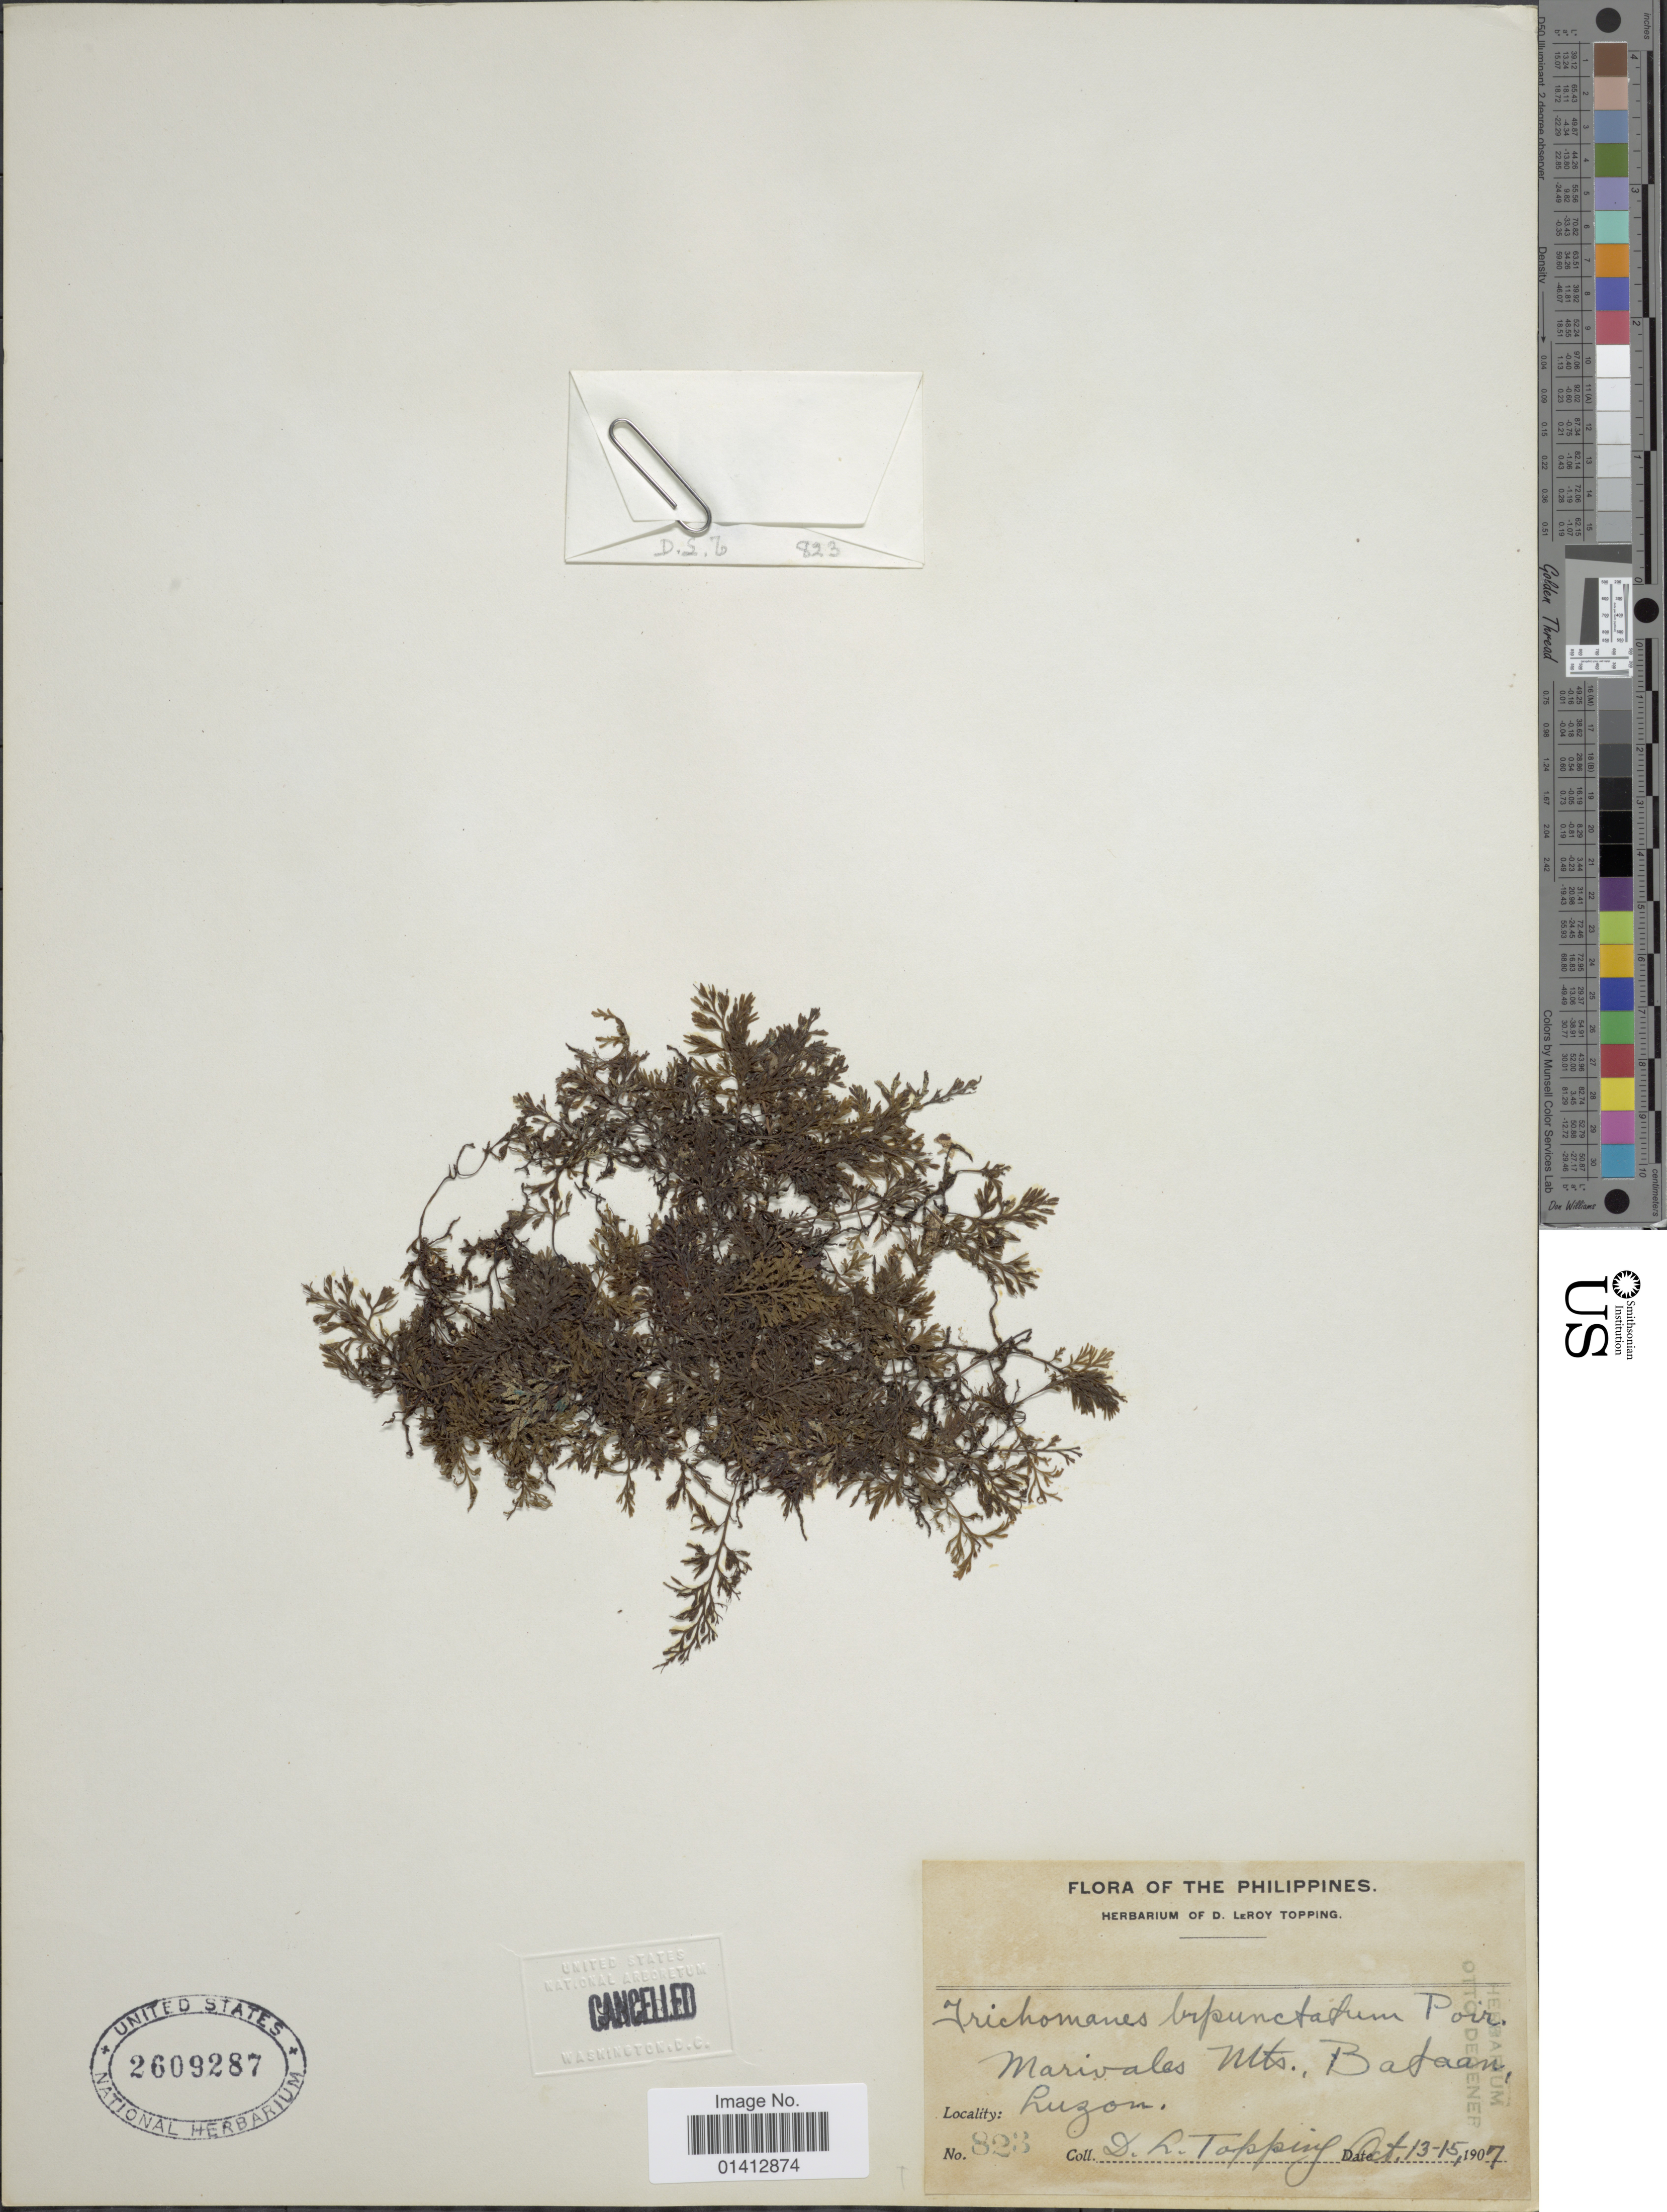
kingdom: Plantae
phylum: Tracheophyta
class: Polypodiopsida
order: Hymenophyllales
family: Hymenophyllaceae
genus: Crepidomanes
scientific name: Crepidomanes bipunctatum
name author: (Poir.) Copel.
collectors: D. L. Topping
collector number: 823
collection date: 1907-10-13/1907-10-15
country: Philippines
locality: Marivales Mts. Bataan, Luzon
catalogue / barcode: US 2609287